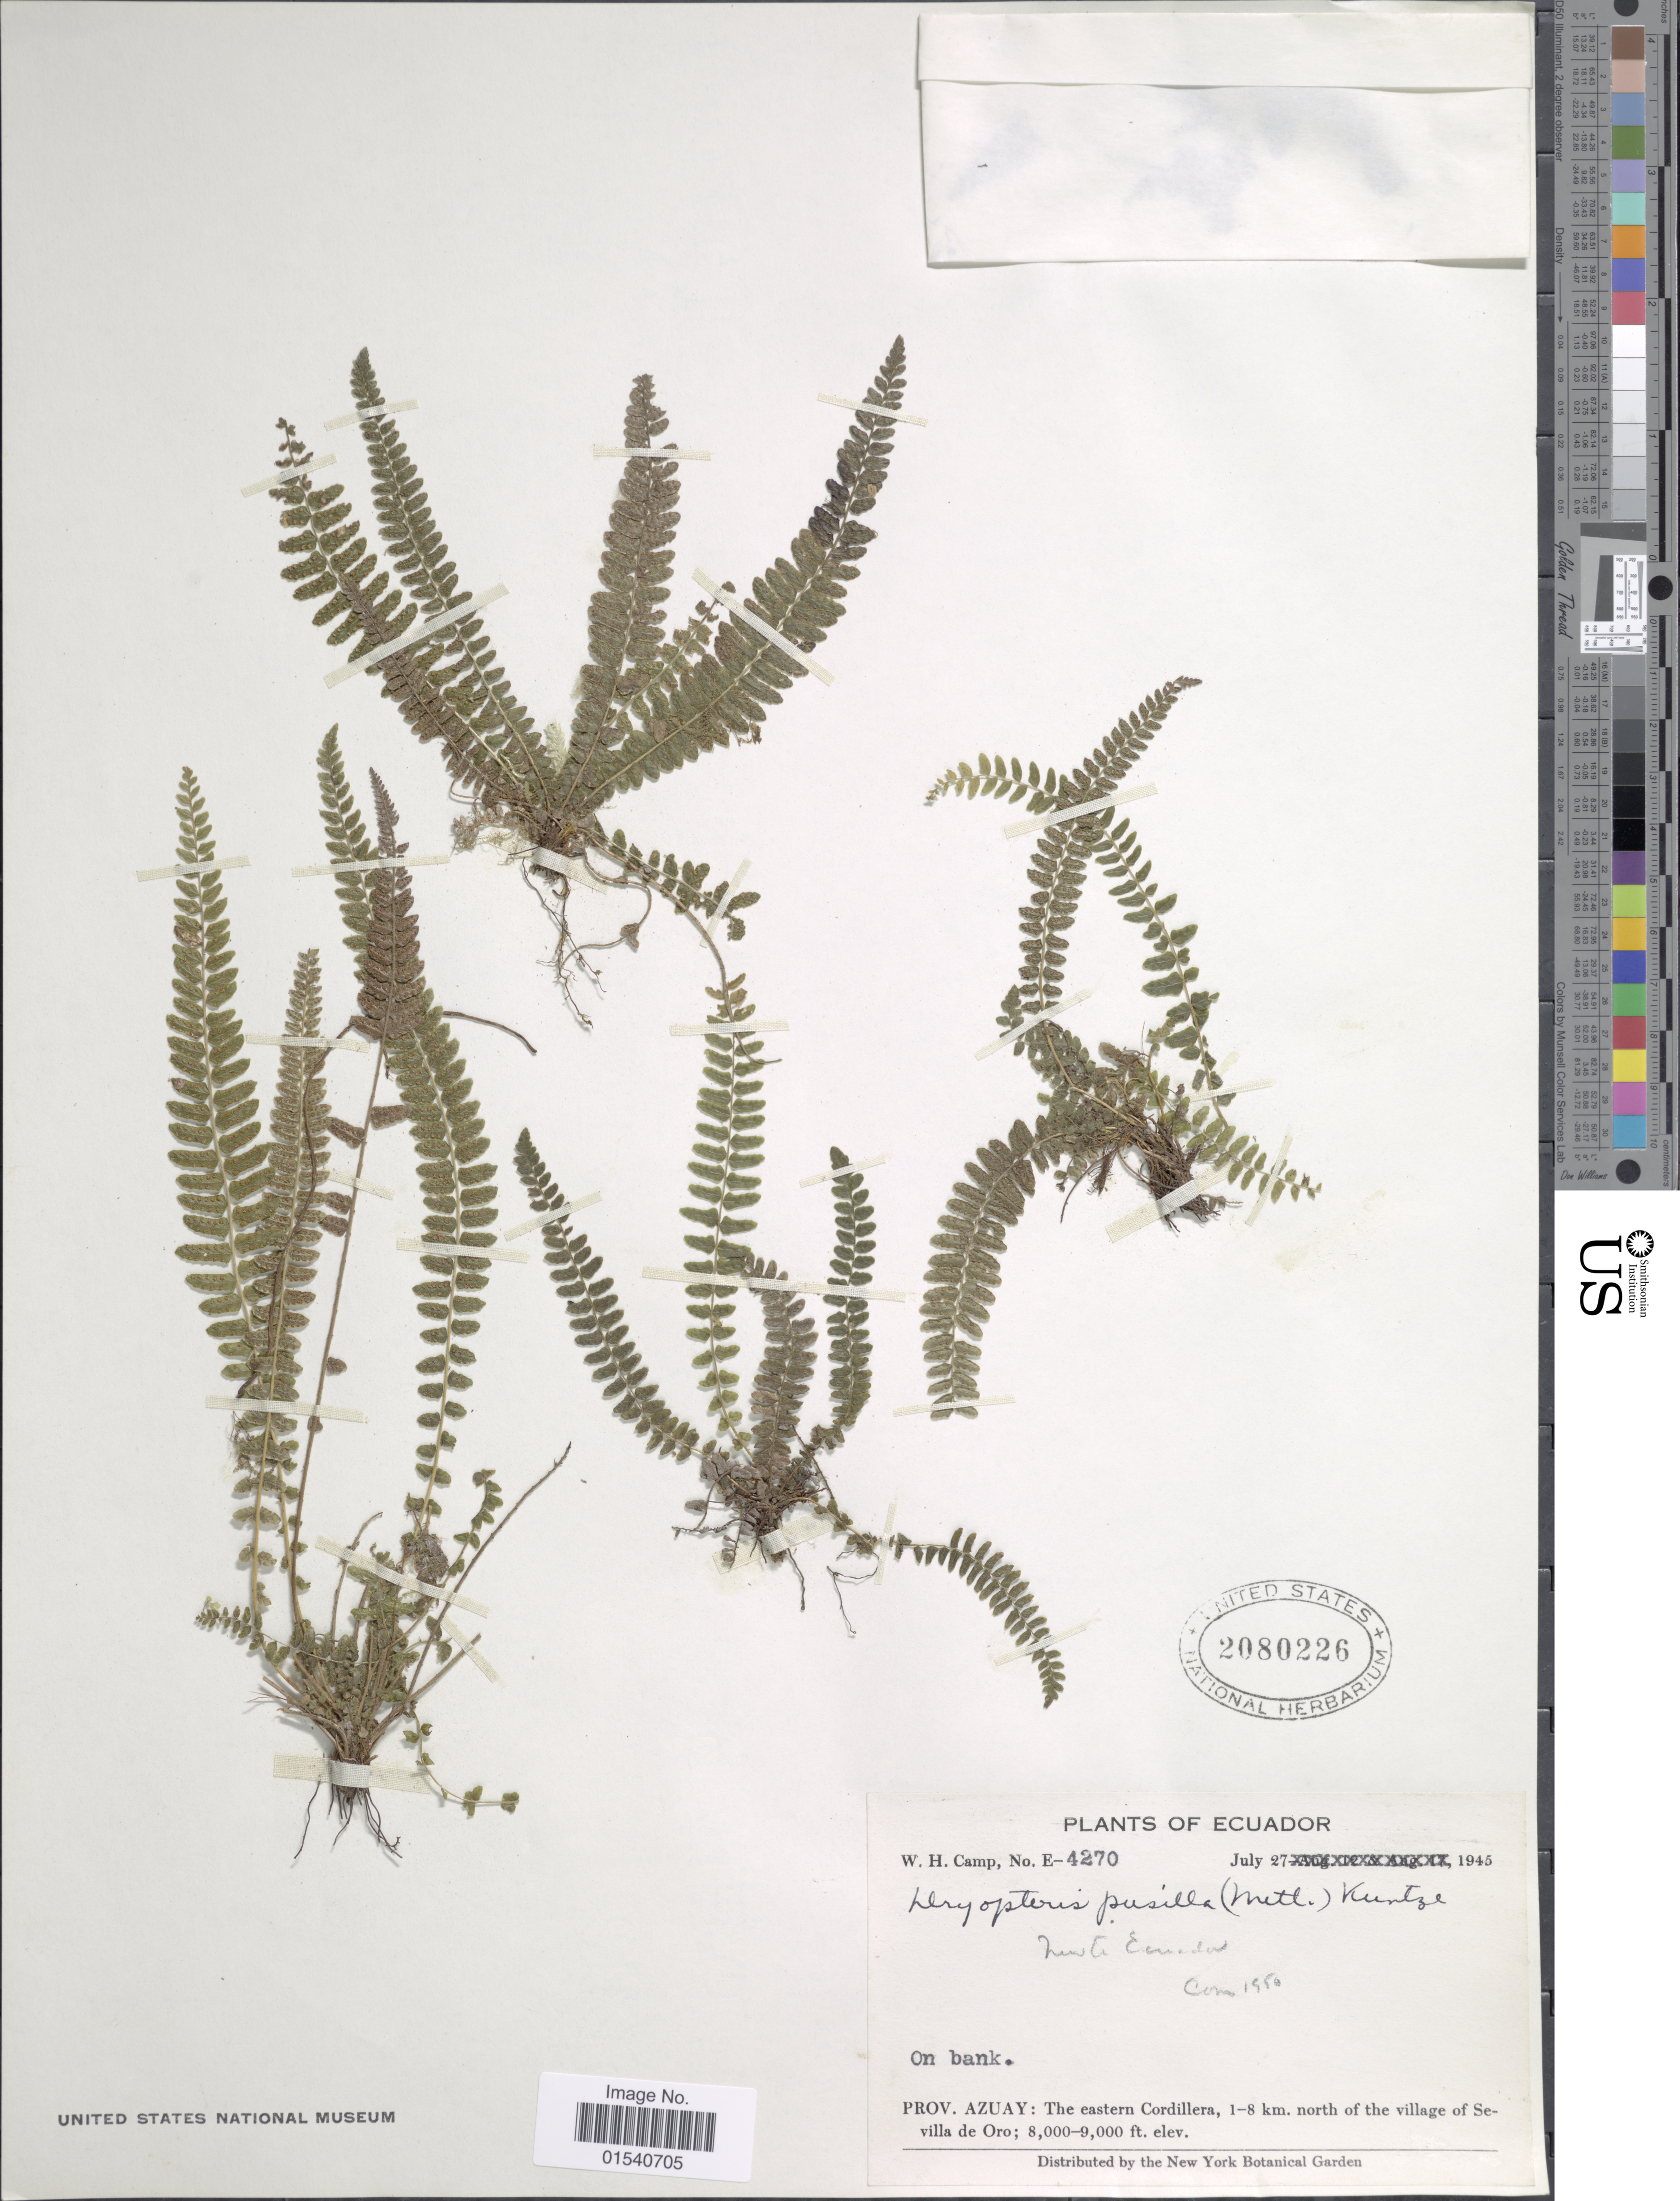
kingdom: Plantae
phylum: Tracheophyta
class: Polypodiopsida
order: Polypodiales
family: Thelypteridaceae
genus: Amauropelta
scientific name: Amauropelta pusilla (Mett.) comb. nov., ined 2015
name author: (Mett.)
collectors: W. H. Camp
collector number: E-4270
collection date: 1945-07-27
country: Ecuador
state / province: Azuay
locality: The eastern Cordillera, 1-8 km. north of the village of Sevilla de Oro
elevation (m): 2438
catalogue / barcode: US 2080226